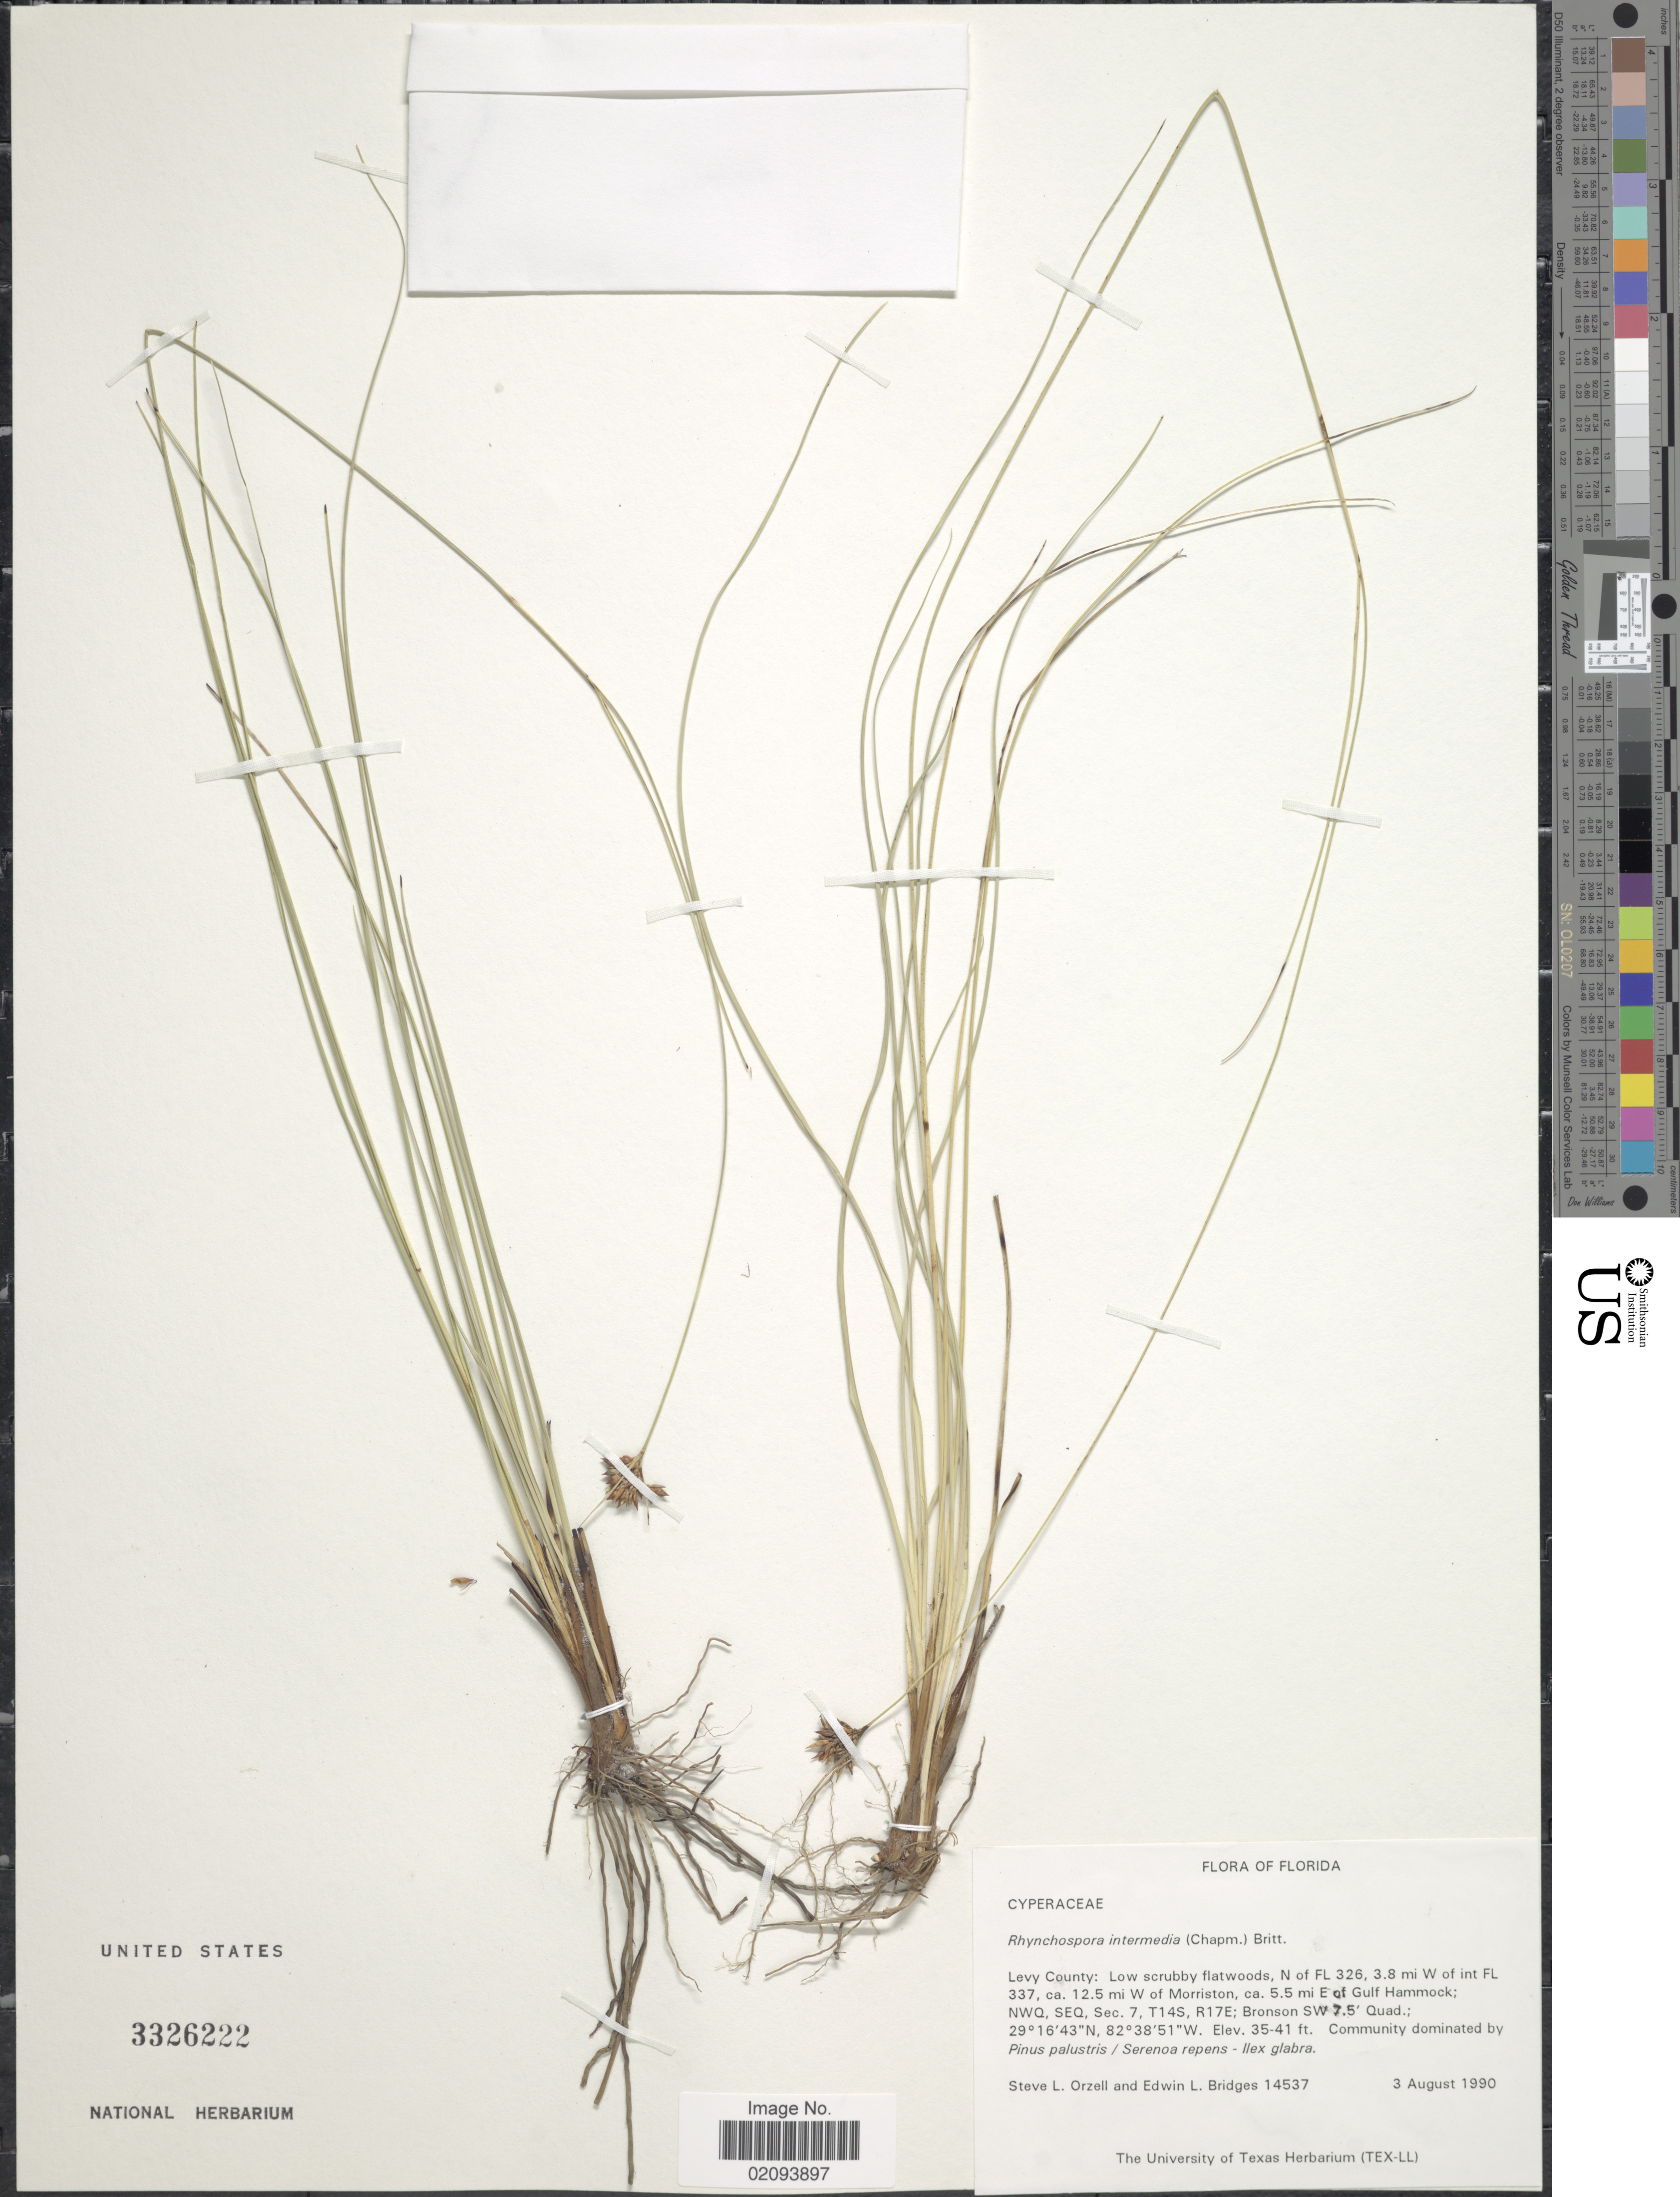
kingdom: Plantae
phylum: Tracheophyta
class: Liliopsida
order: Poales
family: Cyperaceae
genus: Rhynchospora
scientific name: Rhynchospora intermedia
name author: (Chapm.) Britton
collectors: S. Orzell & E. Bridges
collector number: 14537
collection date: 1990-08-03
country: United States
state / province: Florida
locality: Levy County: Low scrubby flatwoods, N of FL 326, 3.8 mi W of int FL 337, ca. 12.5 mi W of Morriston, ca. 5.5 mi E of Gulf Hammock; NWQ, SEQ, Sec. 7, T14S, R17E; Bronson SW 7.5' Quad.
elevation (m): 11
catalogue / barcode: US 3326222